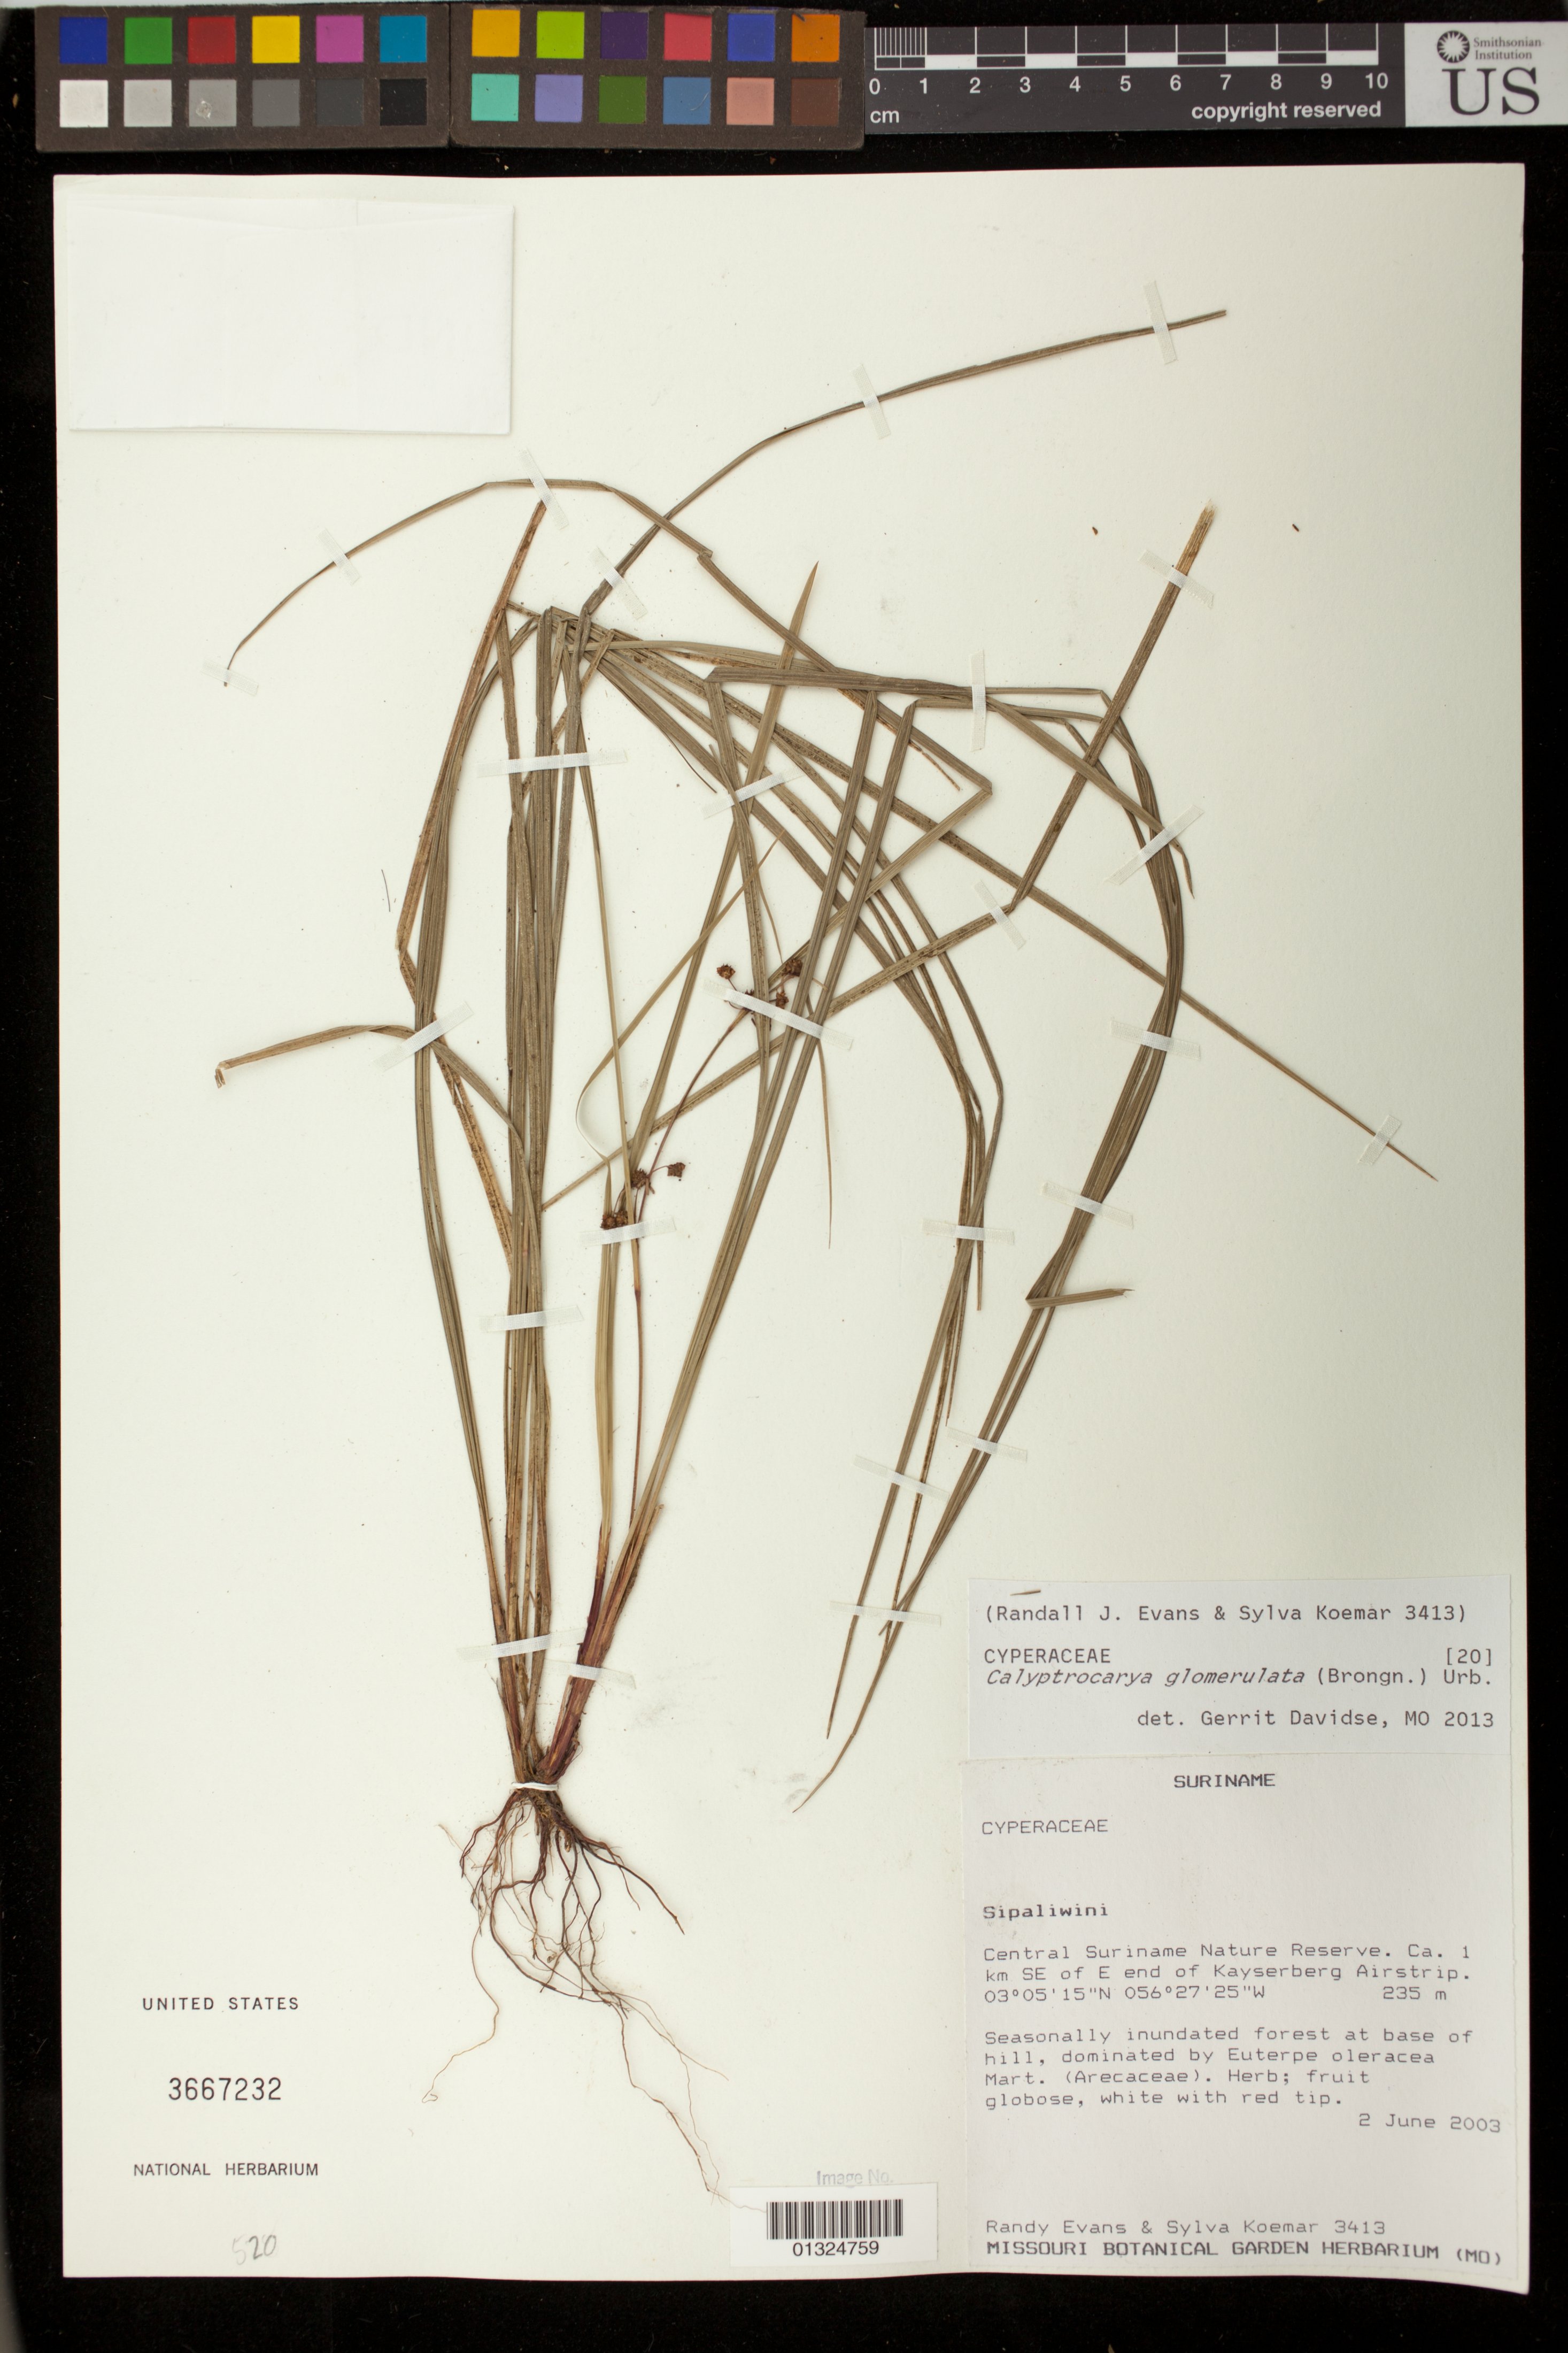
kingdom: Plantae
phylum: Tracheophyta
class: Liliopsida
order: Poales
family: Cyperaceae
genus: Calyptrocarya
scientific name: Calyptrocarya glomerulata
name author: (Brongn.) Urb.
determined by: Davidse, Gerrit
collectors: R. Evans & S. Koemar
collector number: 3413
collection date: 2003-06-02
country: Suriname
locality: Central Suriname Nature Reserve. Ca. 1 km SE of E end of Kayserberg Airstrip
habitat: Seasonally inundated forest at base of hill, dominated by Euterpe oleracea Mart. (Arecaceae)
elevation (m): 235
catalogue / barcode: US 3667232